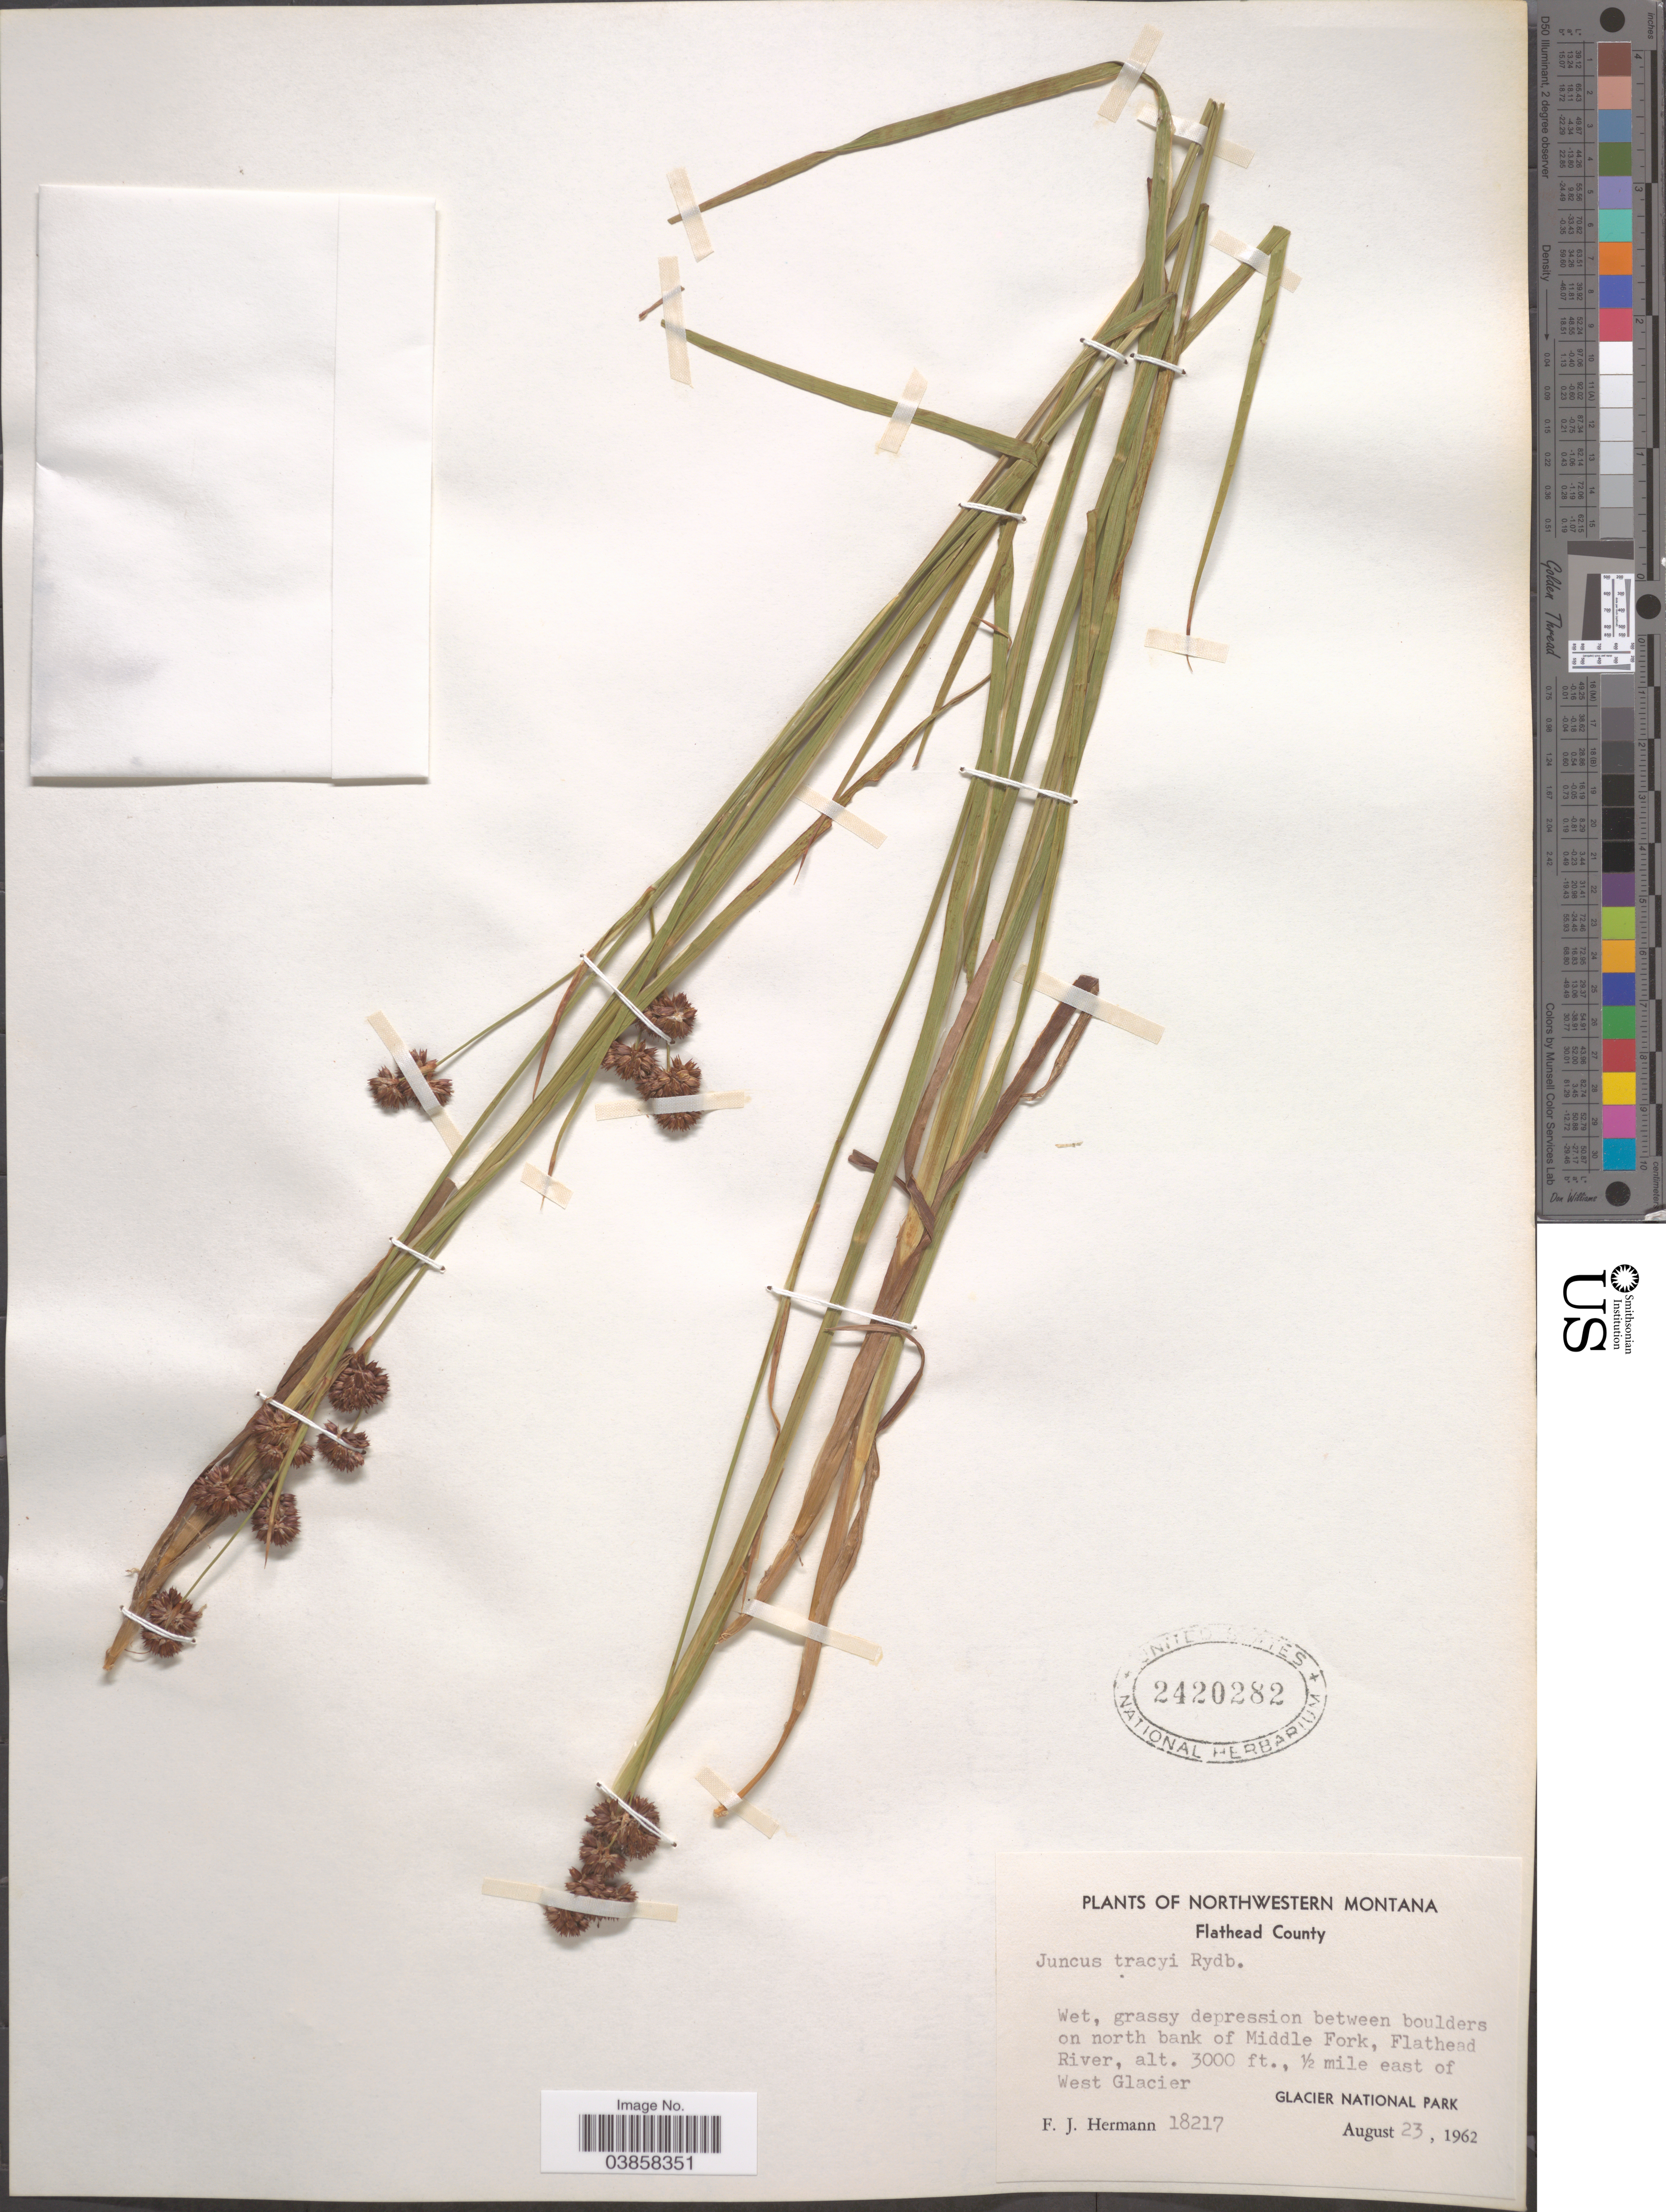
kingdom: Plantae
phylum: Tracheophyta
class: Liliopsida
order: Poales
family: Juncaceae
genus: Juncus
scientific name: Juncus tracyi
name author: Rydb.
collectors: F. J. Hermann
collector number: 18217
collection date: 1962-08-23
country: United States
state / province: Montana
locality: Northwestern Montana. Flathead County. Wet, grassy depression between boulders on north bank of Middle Fork, Flathead River, ½ mile east of West Glacier, Glacier National Park.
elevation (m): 914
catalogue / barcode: US 2420282